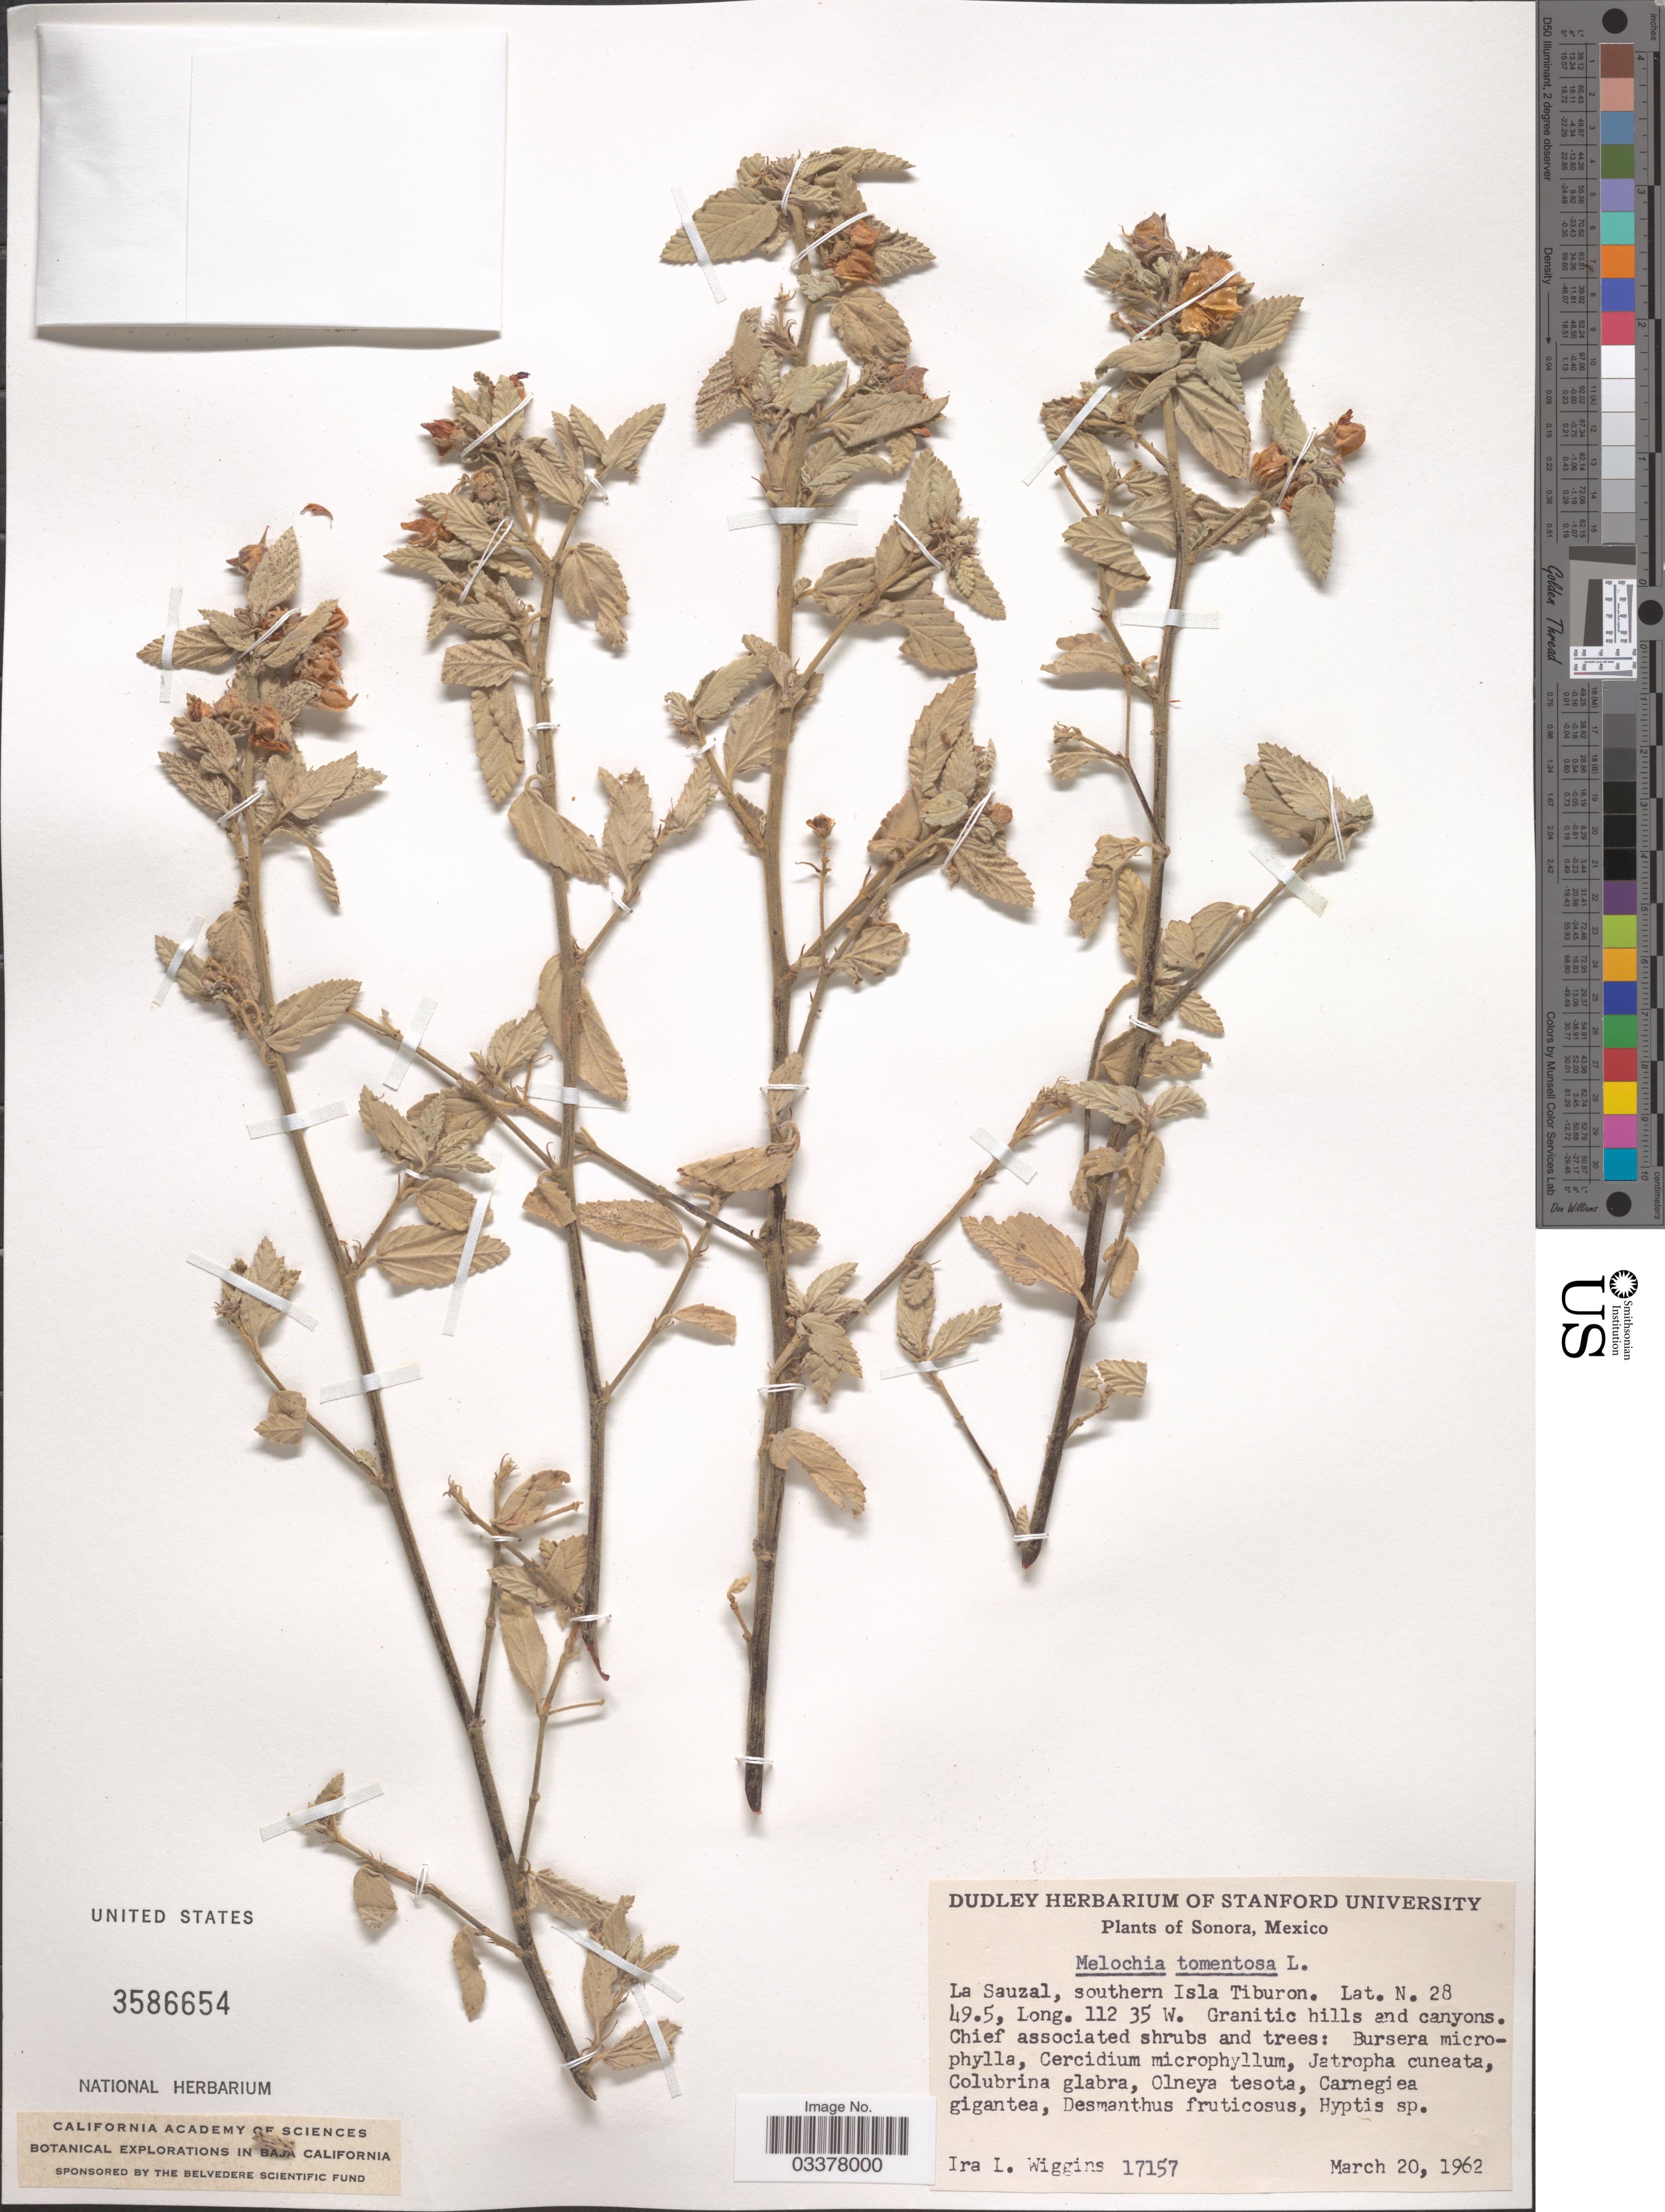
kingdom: Plantae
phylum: Tracheophyta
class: Magnoliopsida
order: Malvales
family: Malvaceae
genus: Melochia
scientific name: Melochia tomentosa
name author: L.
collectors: I. L. Wiggins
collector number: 17157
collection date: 1962-03-20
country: Mexico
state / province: Sonora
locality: La Sauzal, southern Isla Tiburon.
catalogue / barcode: US 3586654